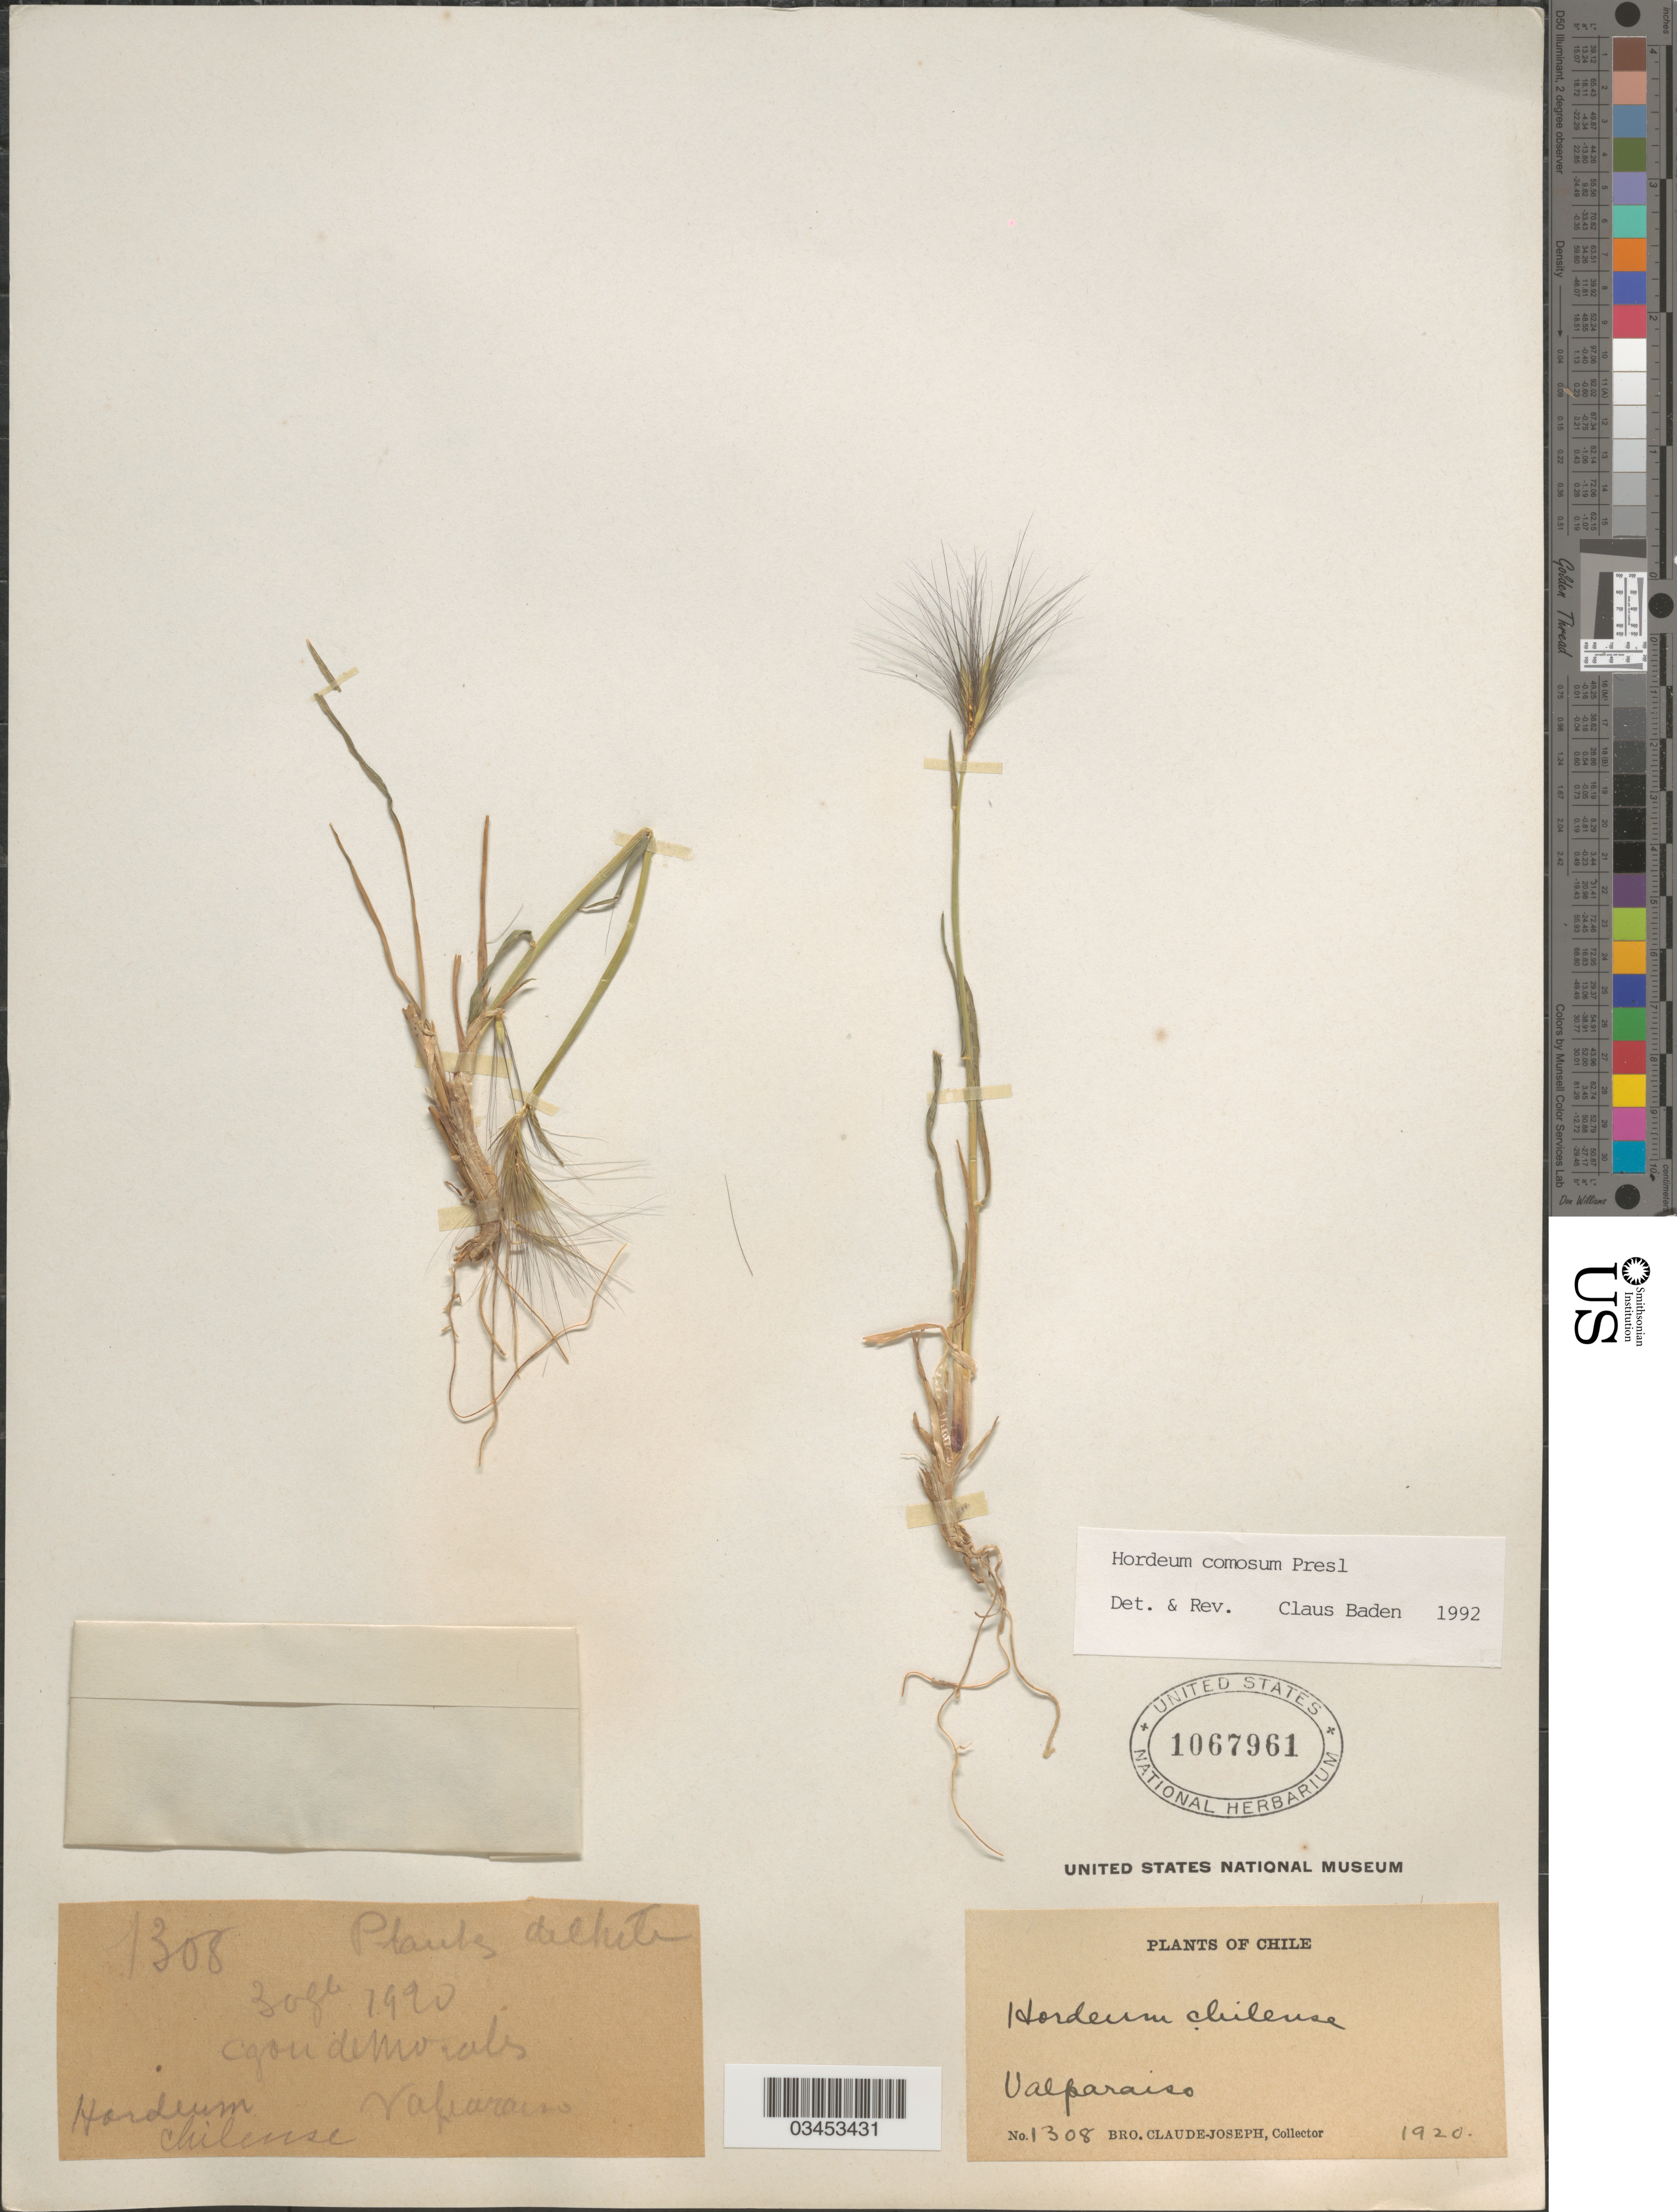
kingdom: Plantae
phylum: Tracheophyta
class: Liliopsida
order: Poales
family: Poaceae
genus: Hordeum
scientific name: Hordeum comosum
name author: J. Presl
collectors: Bro. Claude-Joseph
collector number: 1308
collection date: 1920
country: Chile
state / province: Valparaíso (V)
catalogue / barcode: US 1067961